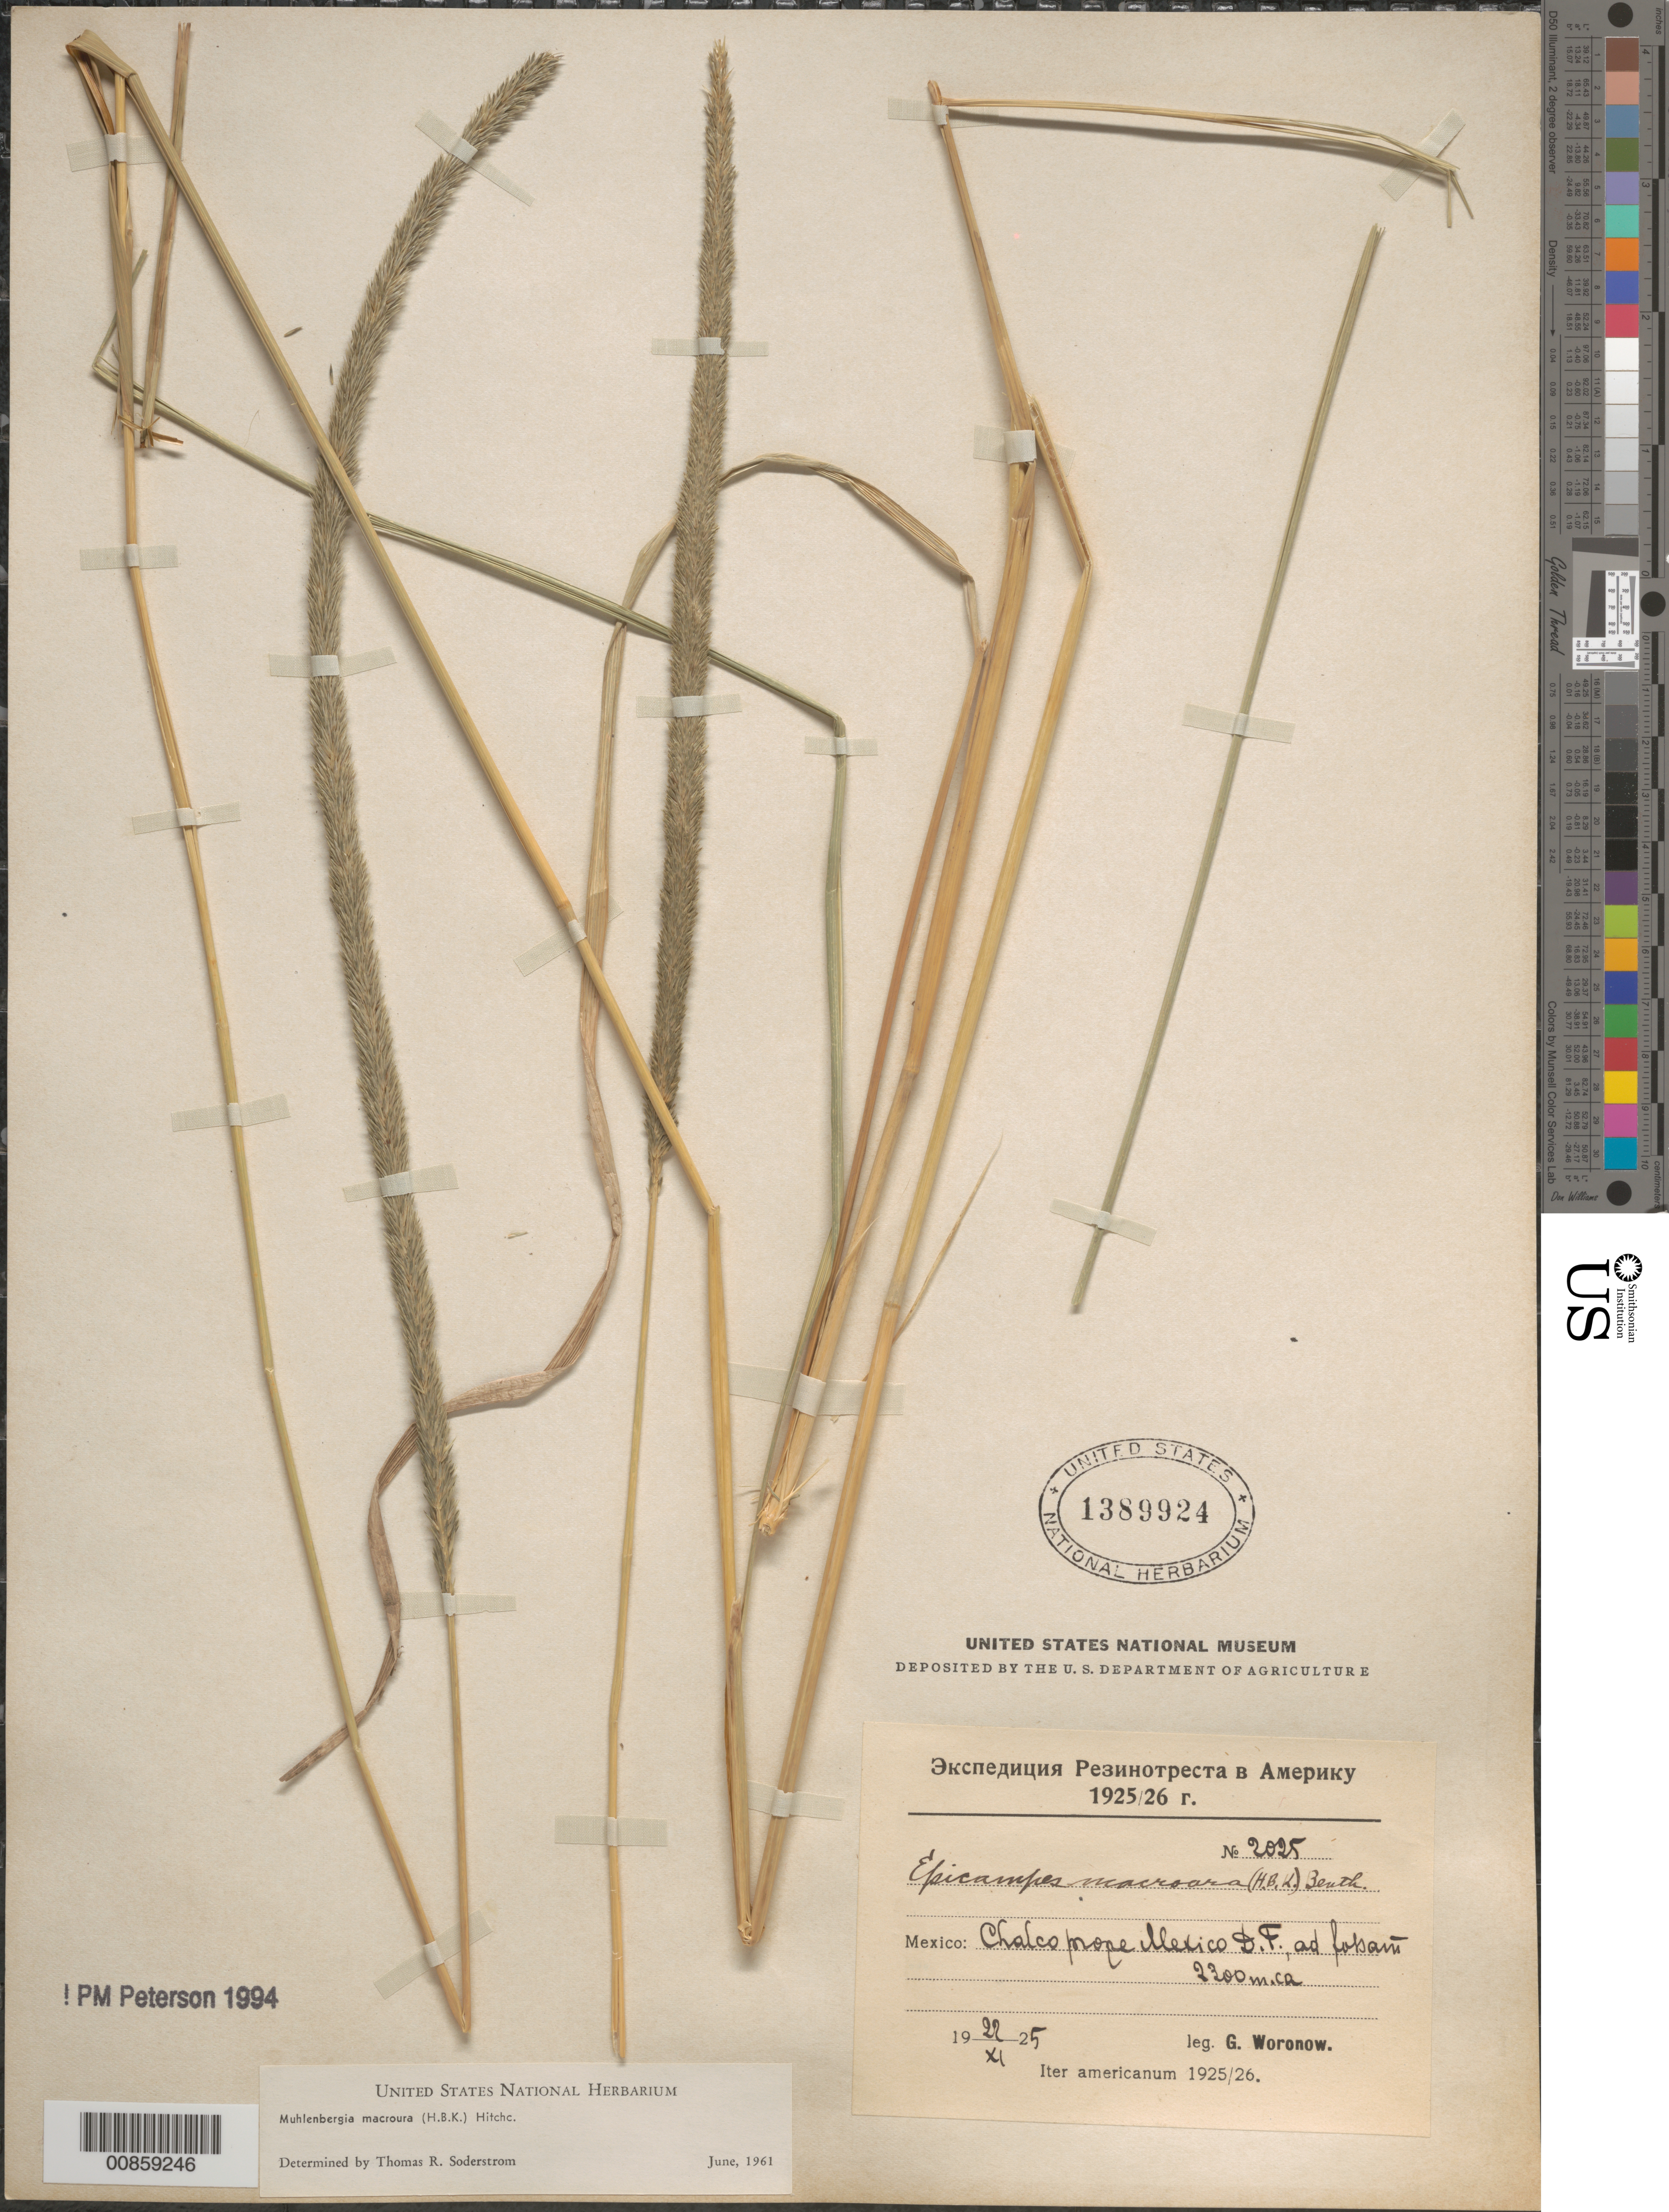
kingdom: Plantae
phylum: Tracheophyta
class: Liliopsida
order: Poales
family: Poaceae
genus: Muhlenbergia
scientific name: Muhlenbergia macroura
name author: (Kunth) Hitchc.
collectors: G. Woronow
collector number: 2025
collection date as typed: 25 Nov 1922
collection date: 1922-11-25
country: Mexico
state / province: México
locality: Chalco, Mex.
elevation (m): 2300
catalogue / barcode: US 1389924